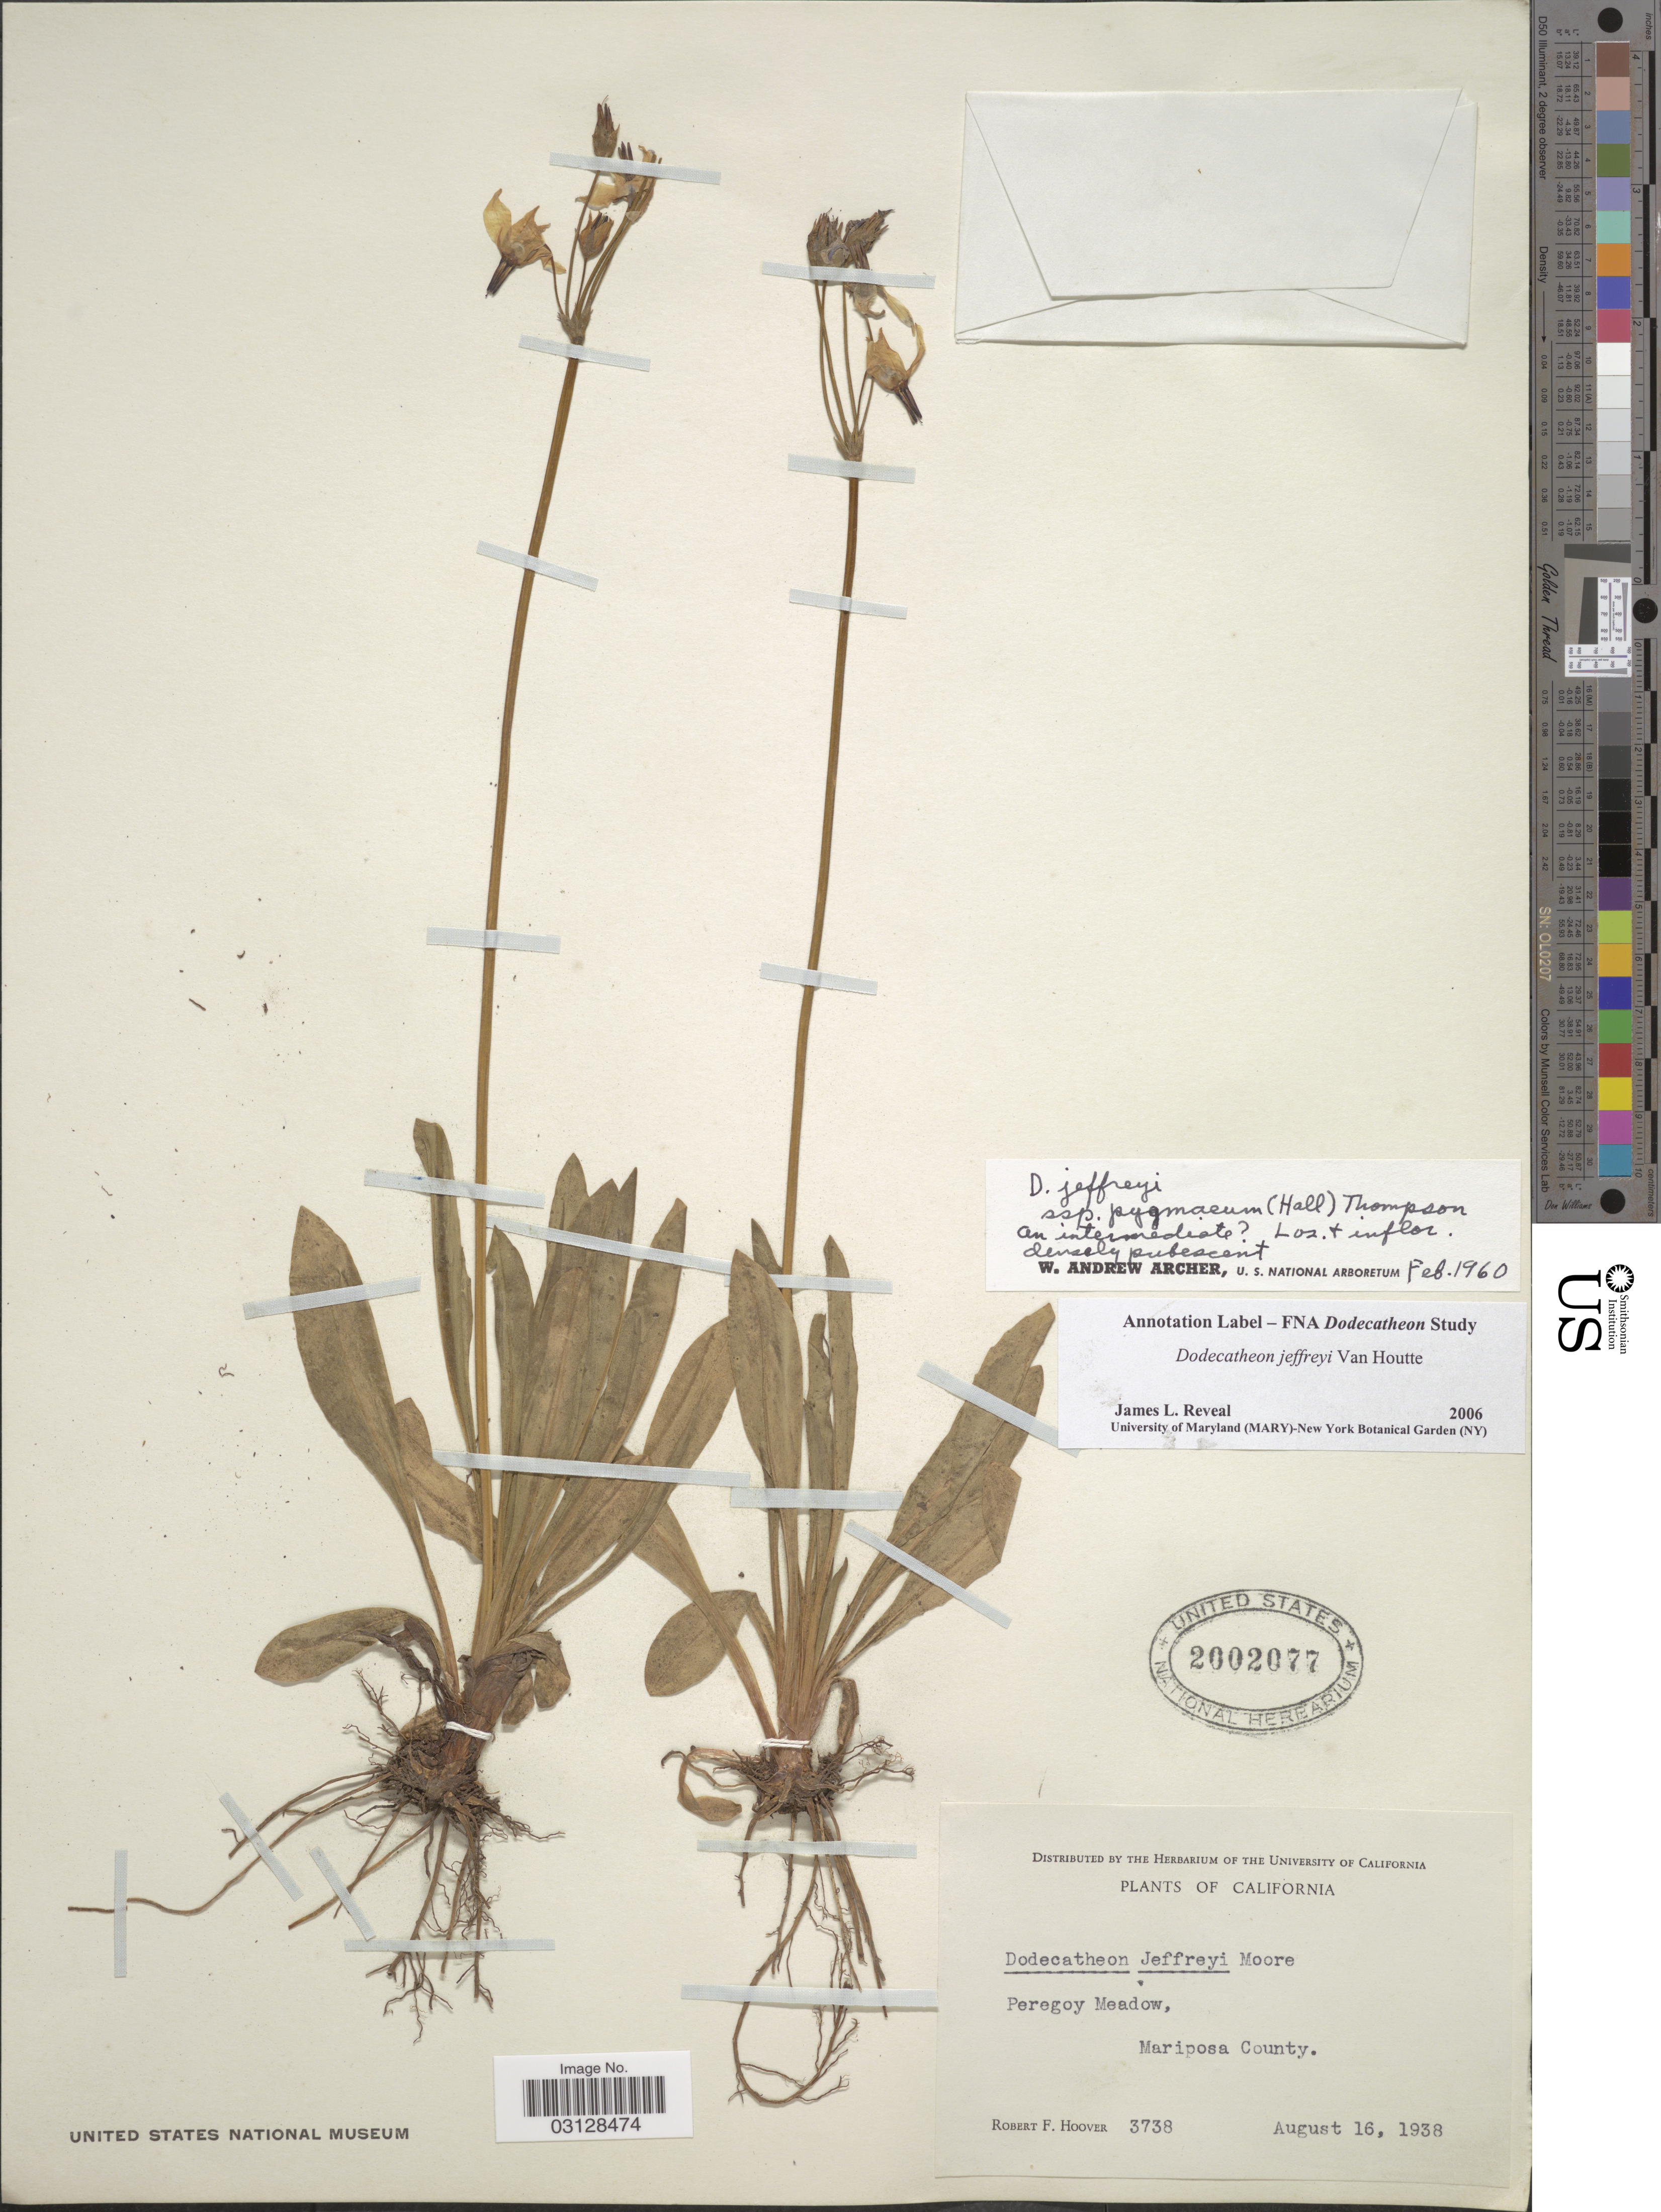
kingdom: Plantae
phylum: Tracheophyta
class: Magnoliopsida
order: Ericales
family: Primulaceae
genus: Dodecatheon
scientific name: Dodecatheon jeffreyi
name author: Van Houtte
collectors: R. F. Hoover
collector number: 3738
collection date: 1938-08-16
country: United States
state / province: California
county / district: Mariposa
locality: Peregoy Meadow, Mariposa County.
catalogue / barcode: US 2002077